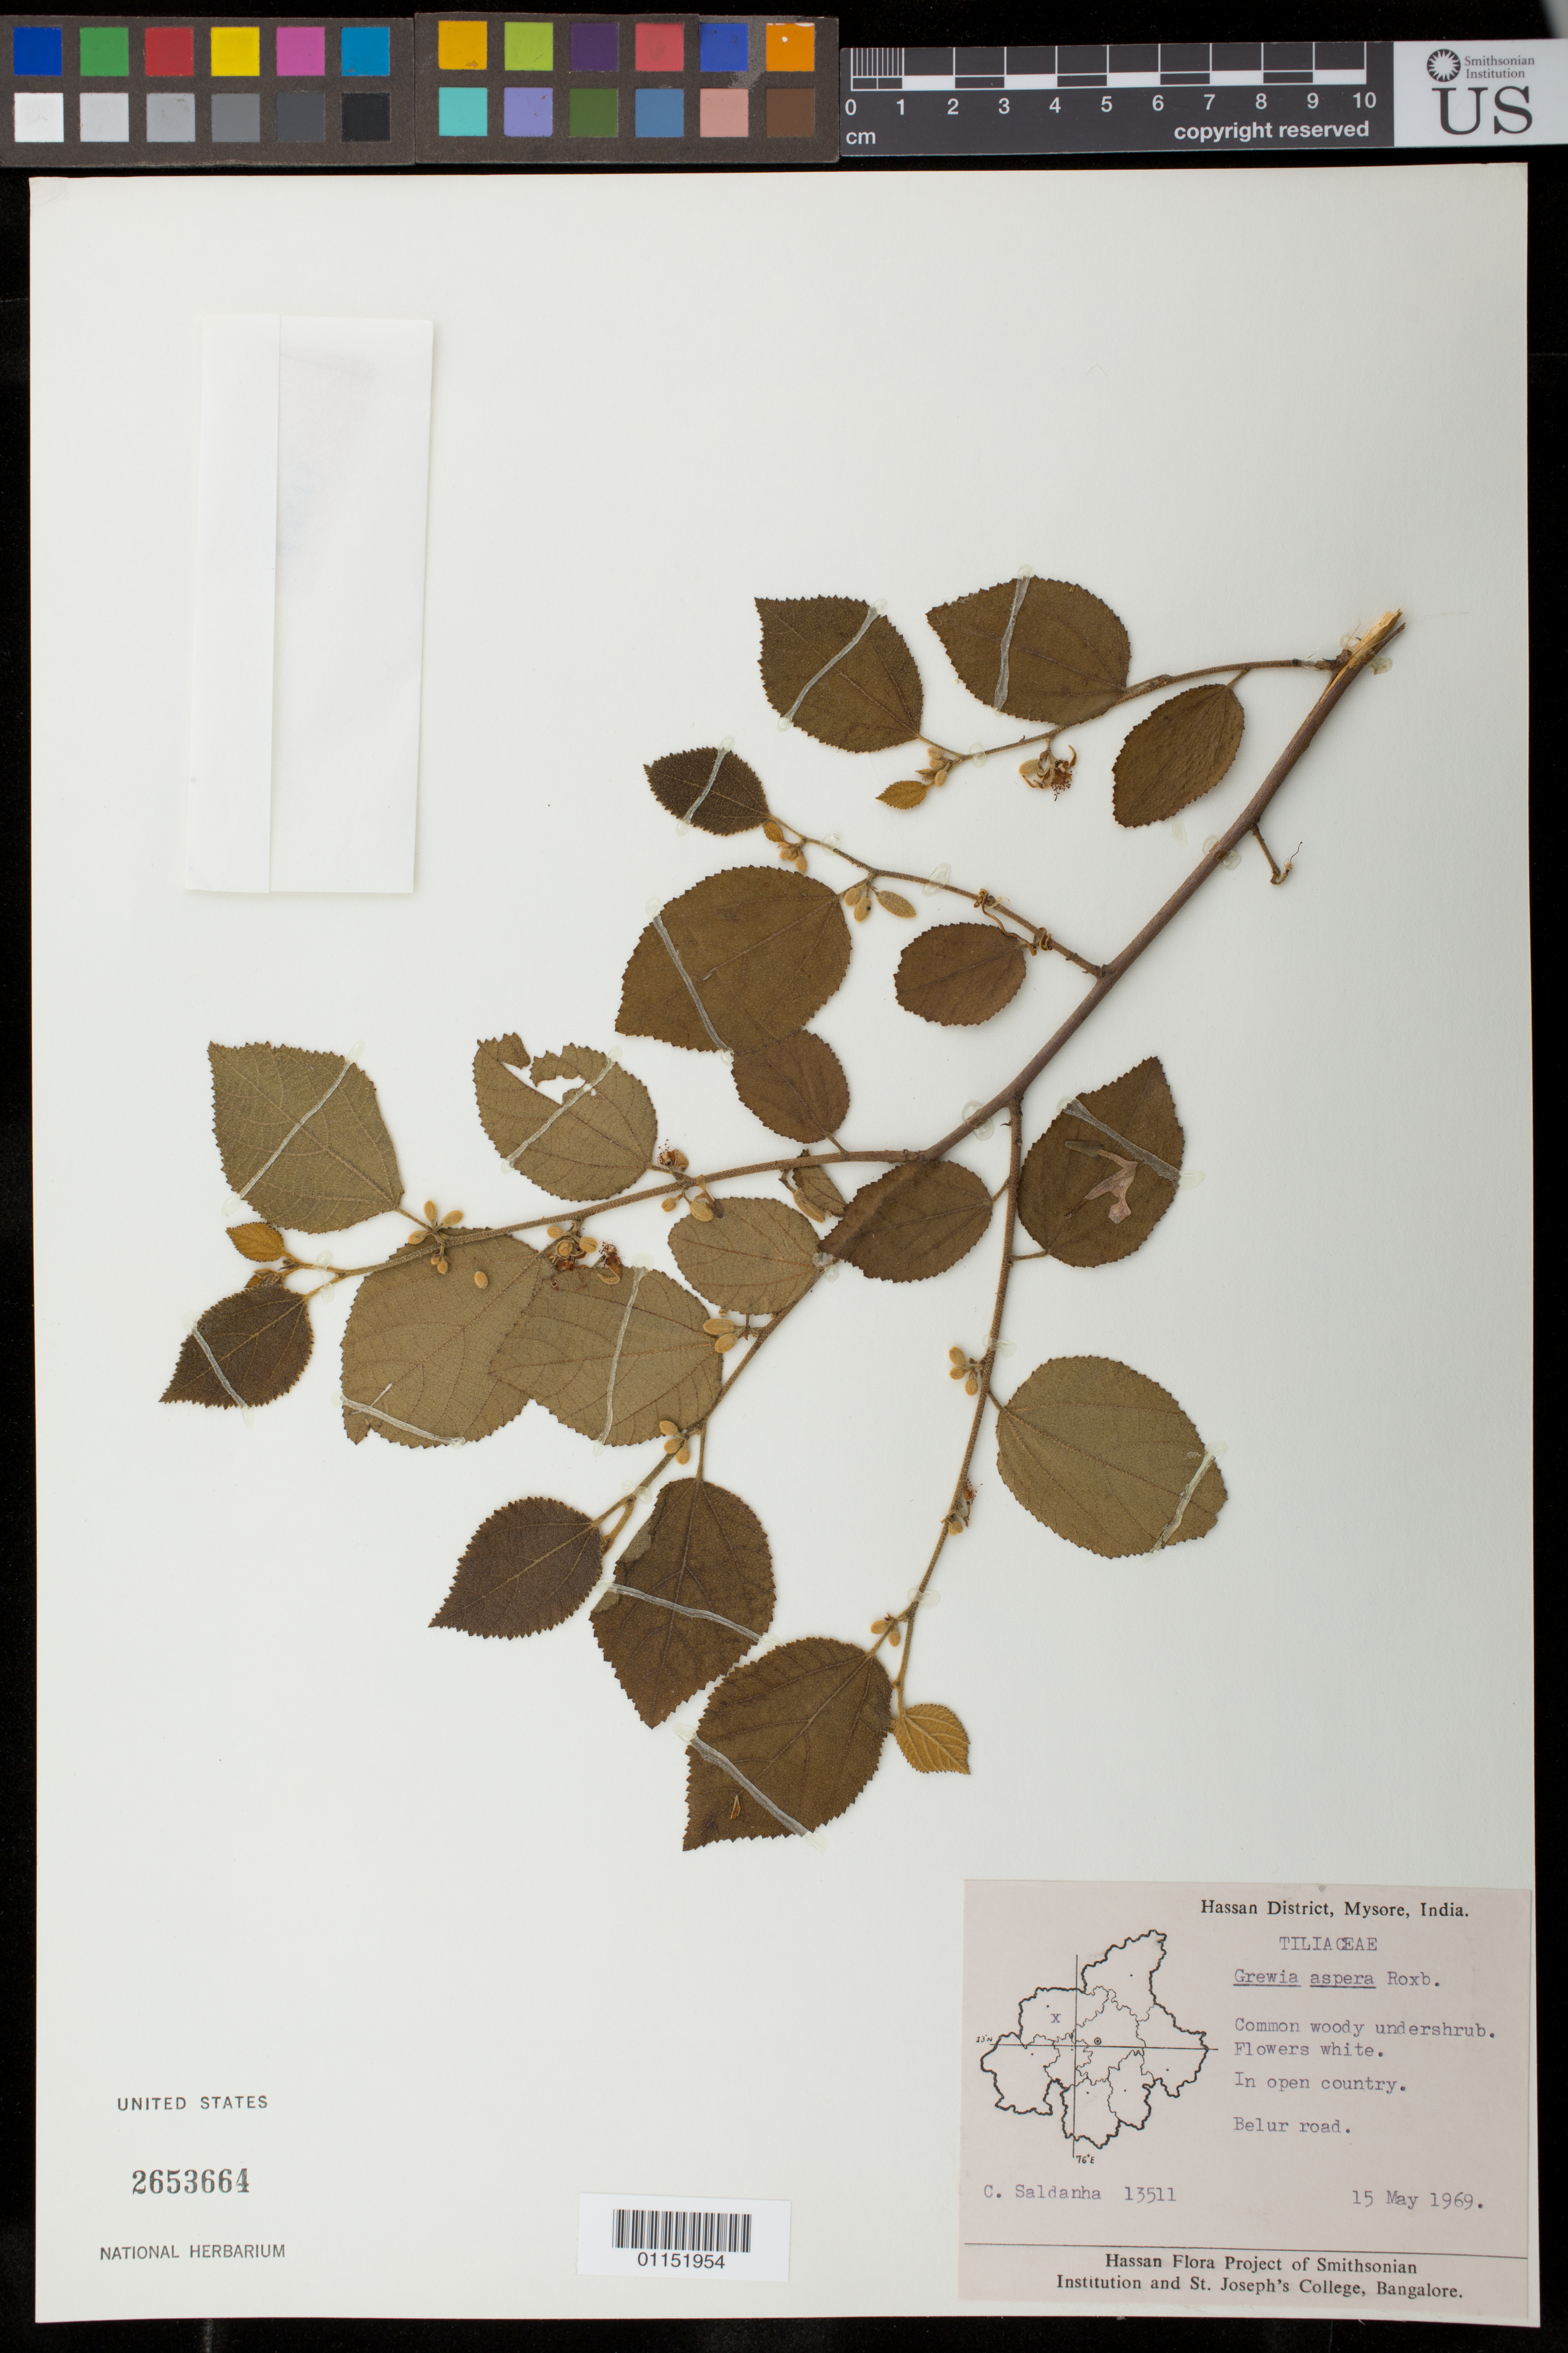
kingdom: Plantae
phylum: Tracheophyta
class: Magnoliopsida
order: Malvales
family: Malvaceae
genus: Grewia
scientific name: Grewia abutilifolia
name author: Vent. ex Juss.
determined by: Jourdain-Fievet, L.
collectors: C. J. Saldanha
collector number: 13511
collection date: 1969-05-15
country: India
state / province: Karnataka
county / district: Mysore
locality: Belur road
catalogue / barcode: US 2653664